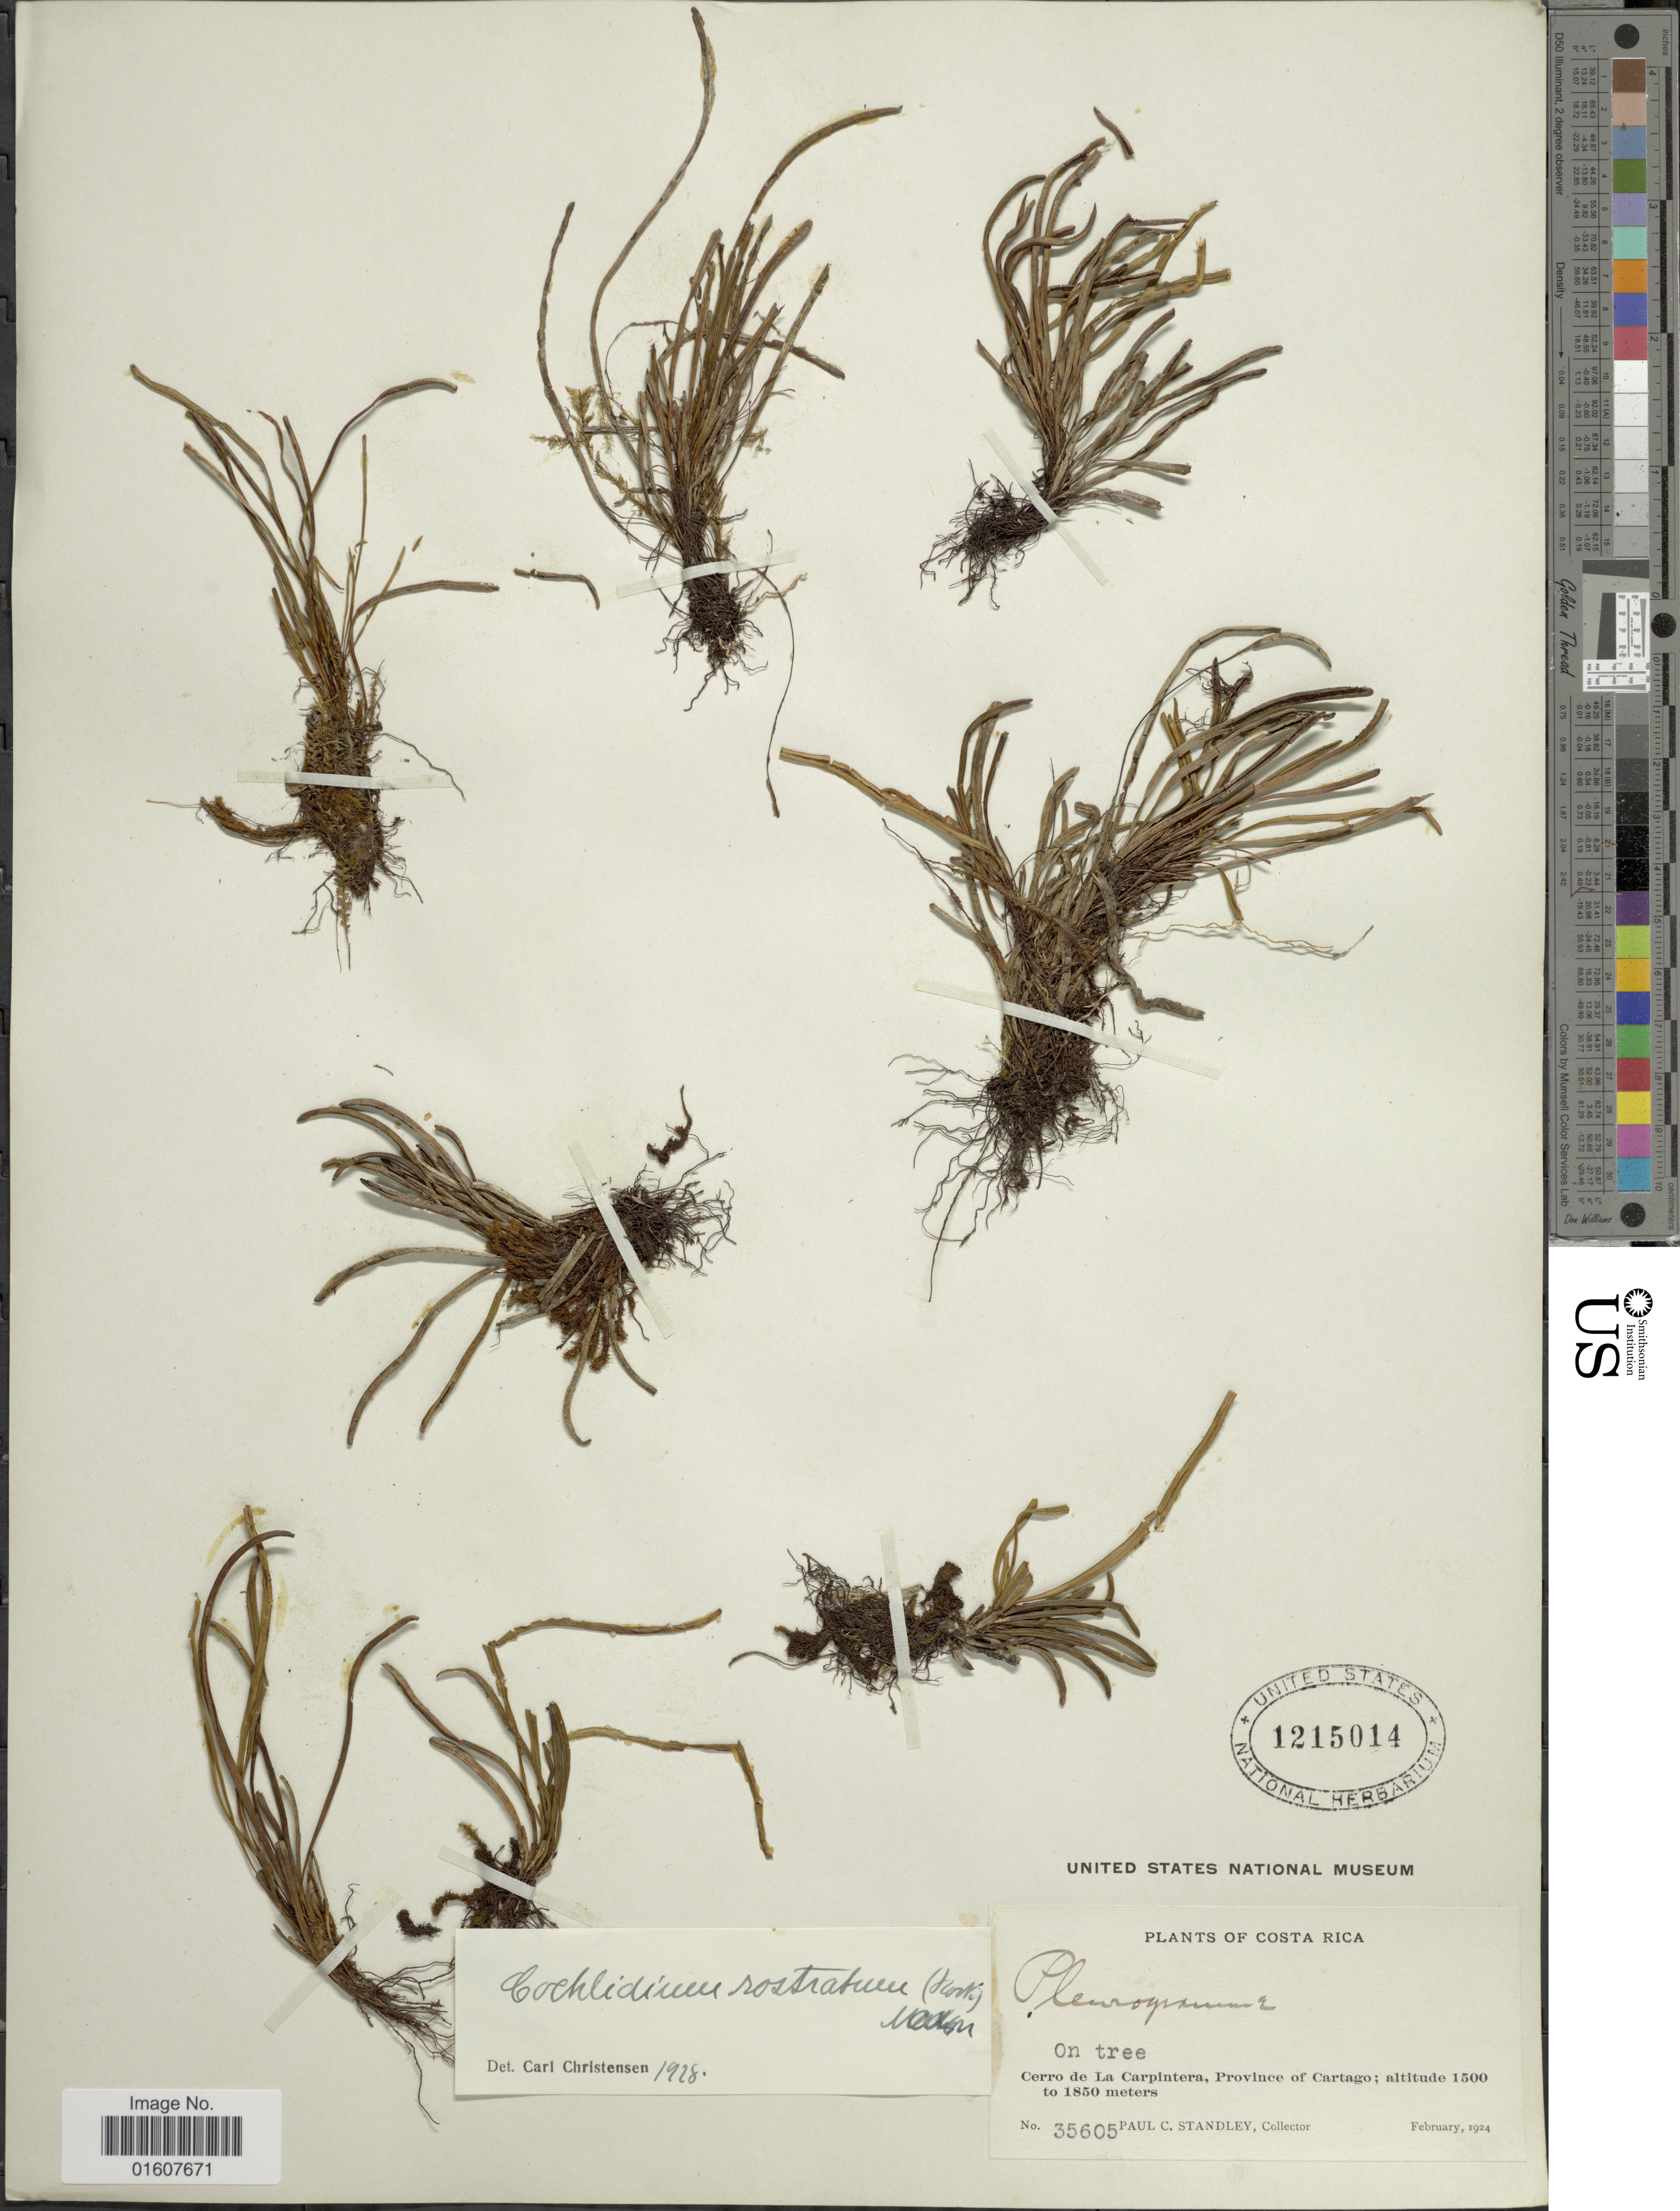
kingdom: Plantae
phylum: Tracheophyta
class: Polypodiopsida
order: Polypodiales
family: Polypodiaceae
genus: Cochlidium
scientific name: Cochlidium rostratum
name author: (Hook.) Maxon ex C. Chr.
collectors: P. C. Standley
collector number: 35605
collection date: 1924-02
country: Costa Rica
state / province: Cartago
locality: Cerro de La Carpintera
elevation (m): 1500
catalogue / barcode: US 1215014